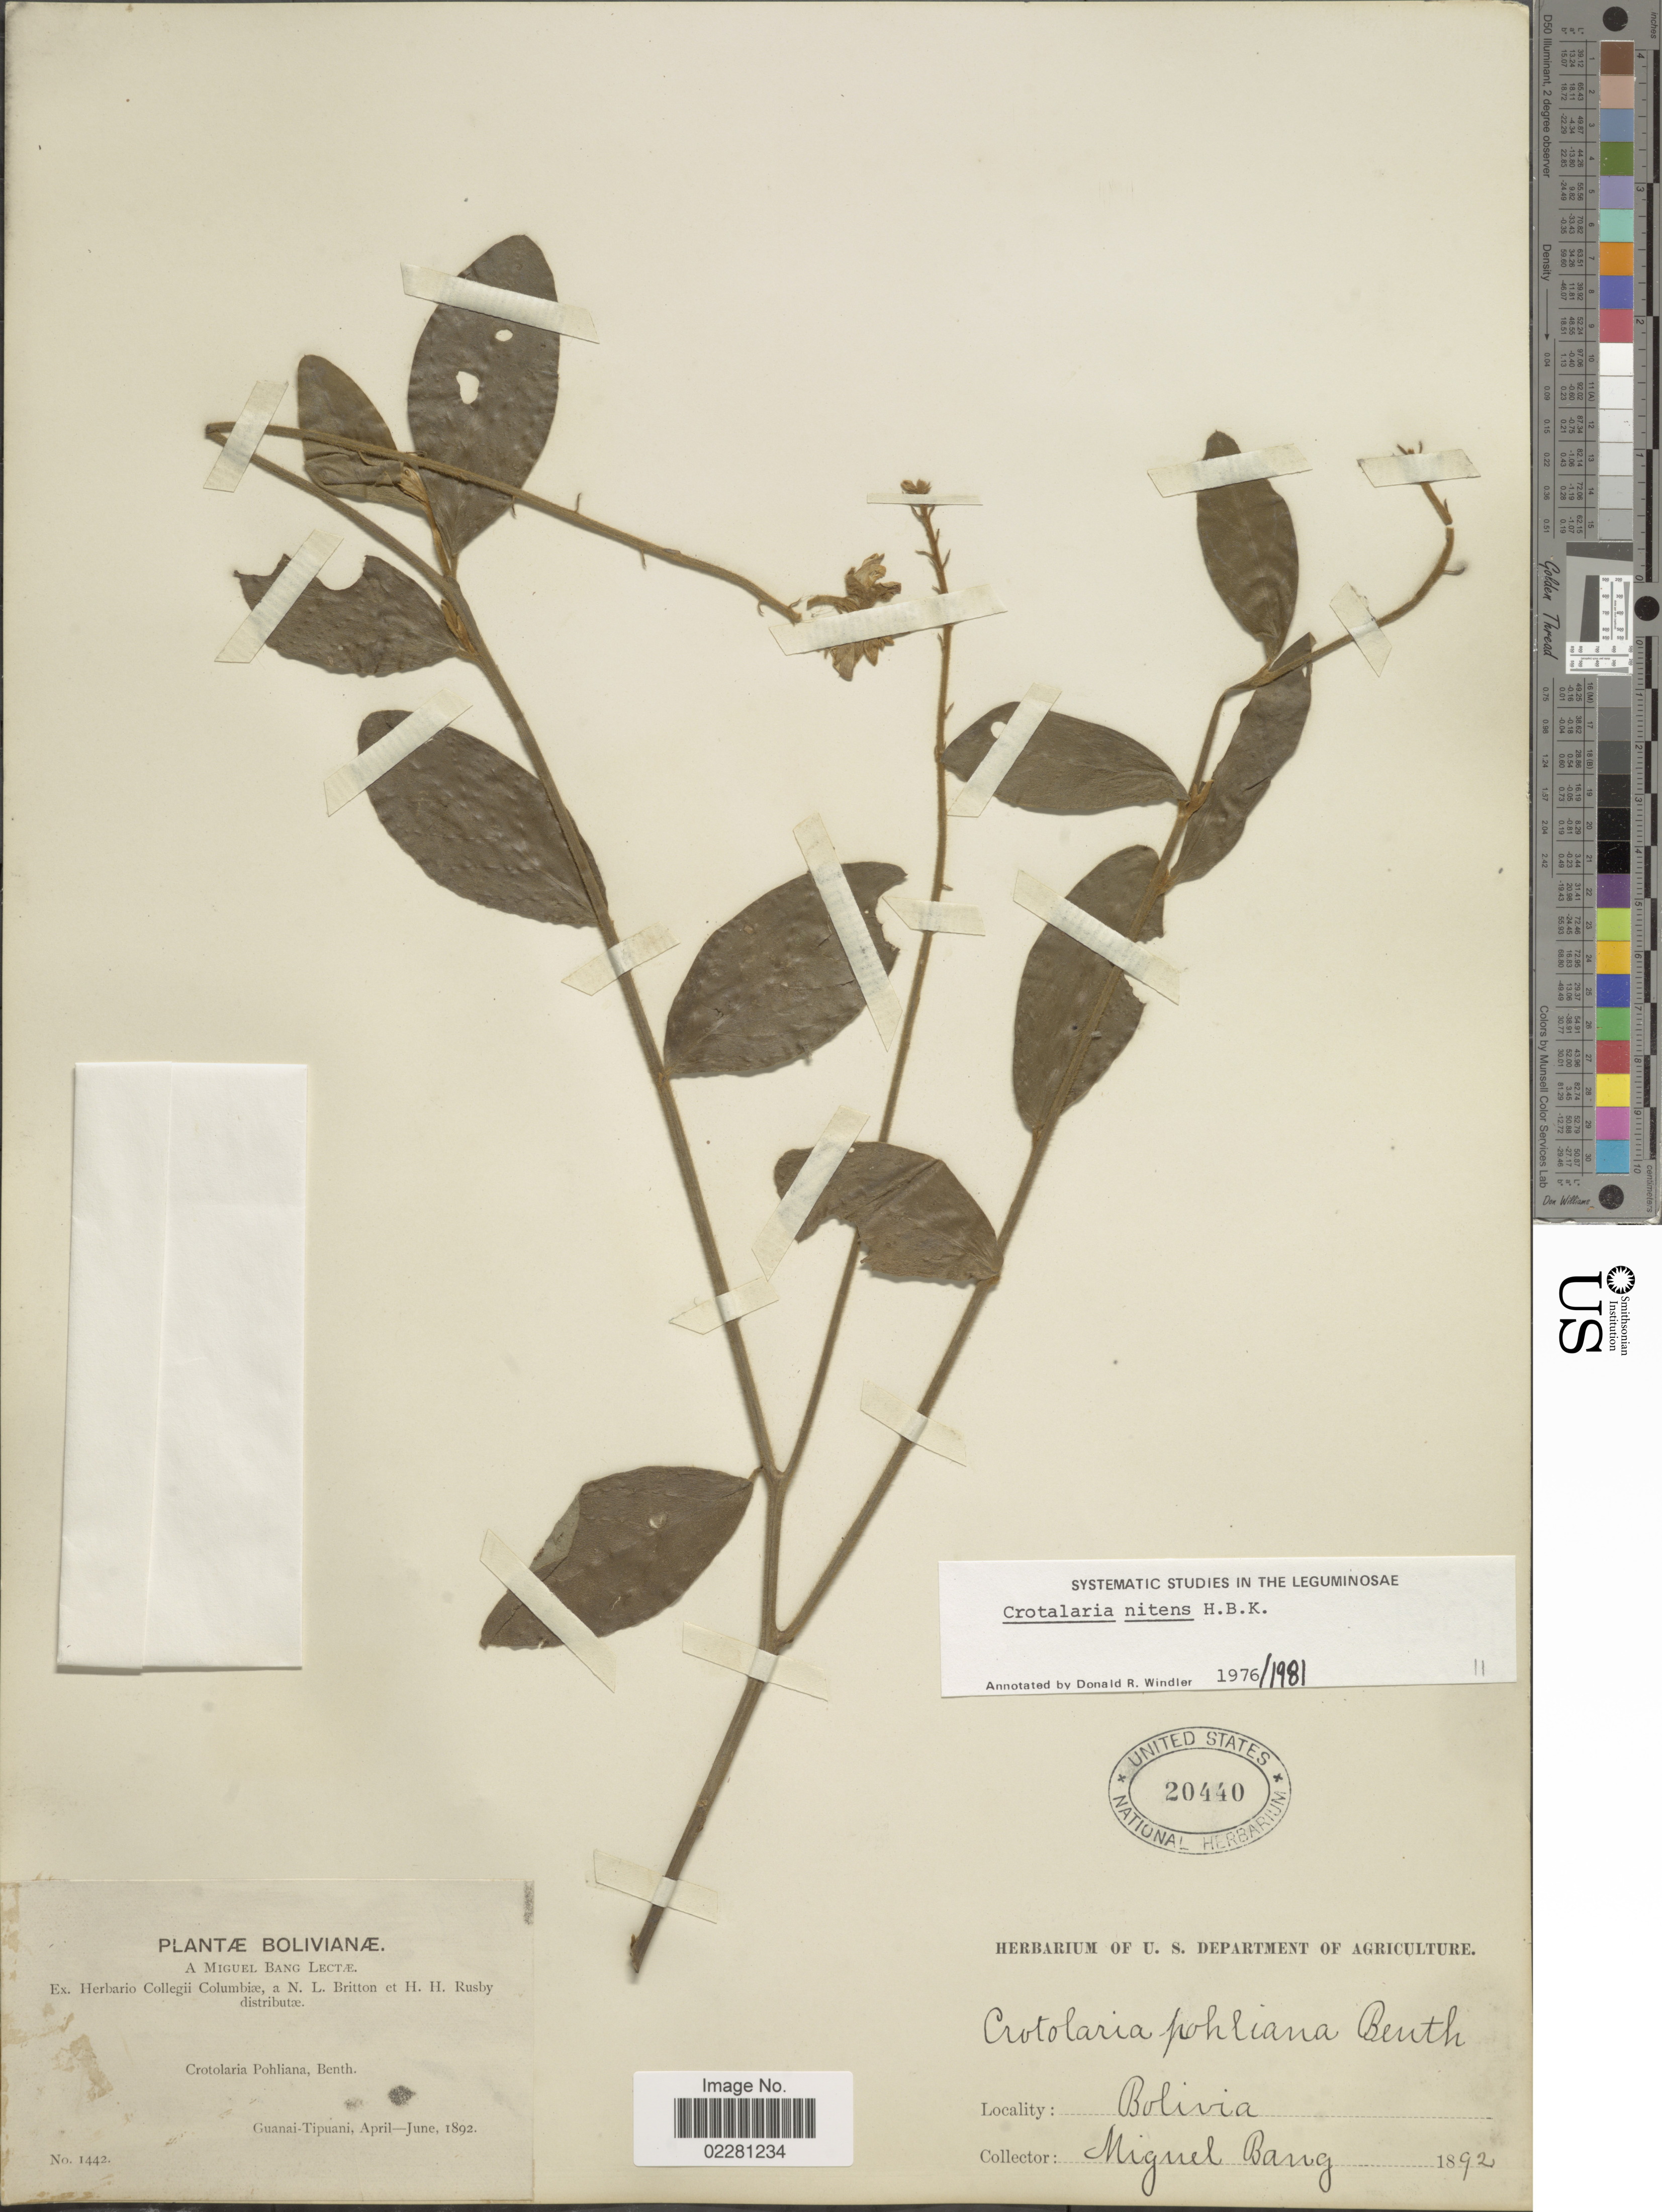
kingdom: Plantae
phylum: Tracheophyta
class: Magnoliopsida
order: Fabales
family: Fabaceae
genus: Crotalaria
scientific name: Crotalaria nitens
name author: Kunth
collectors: M. Bang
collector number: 1442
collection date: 1892-04/1892-06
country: Bolivia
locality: Crotolaria Pohliana, Benth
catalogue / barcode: US 20440